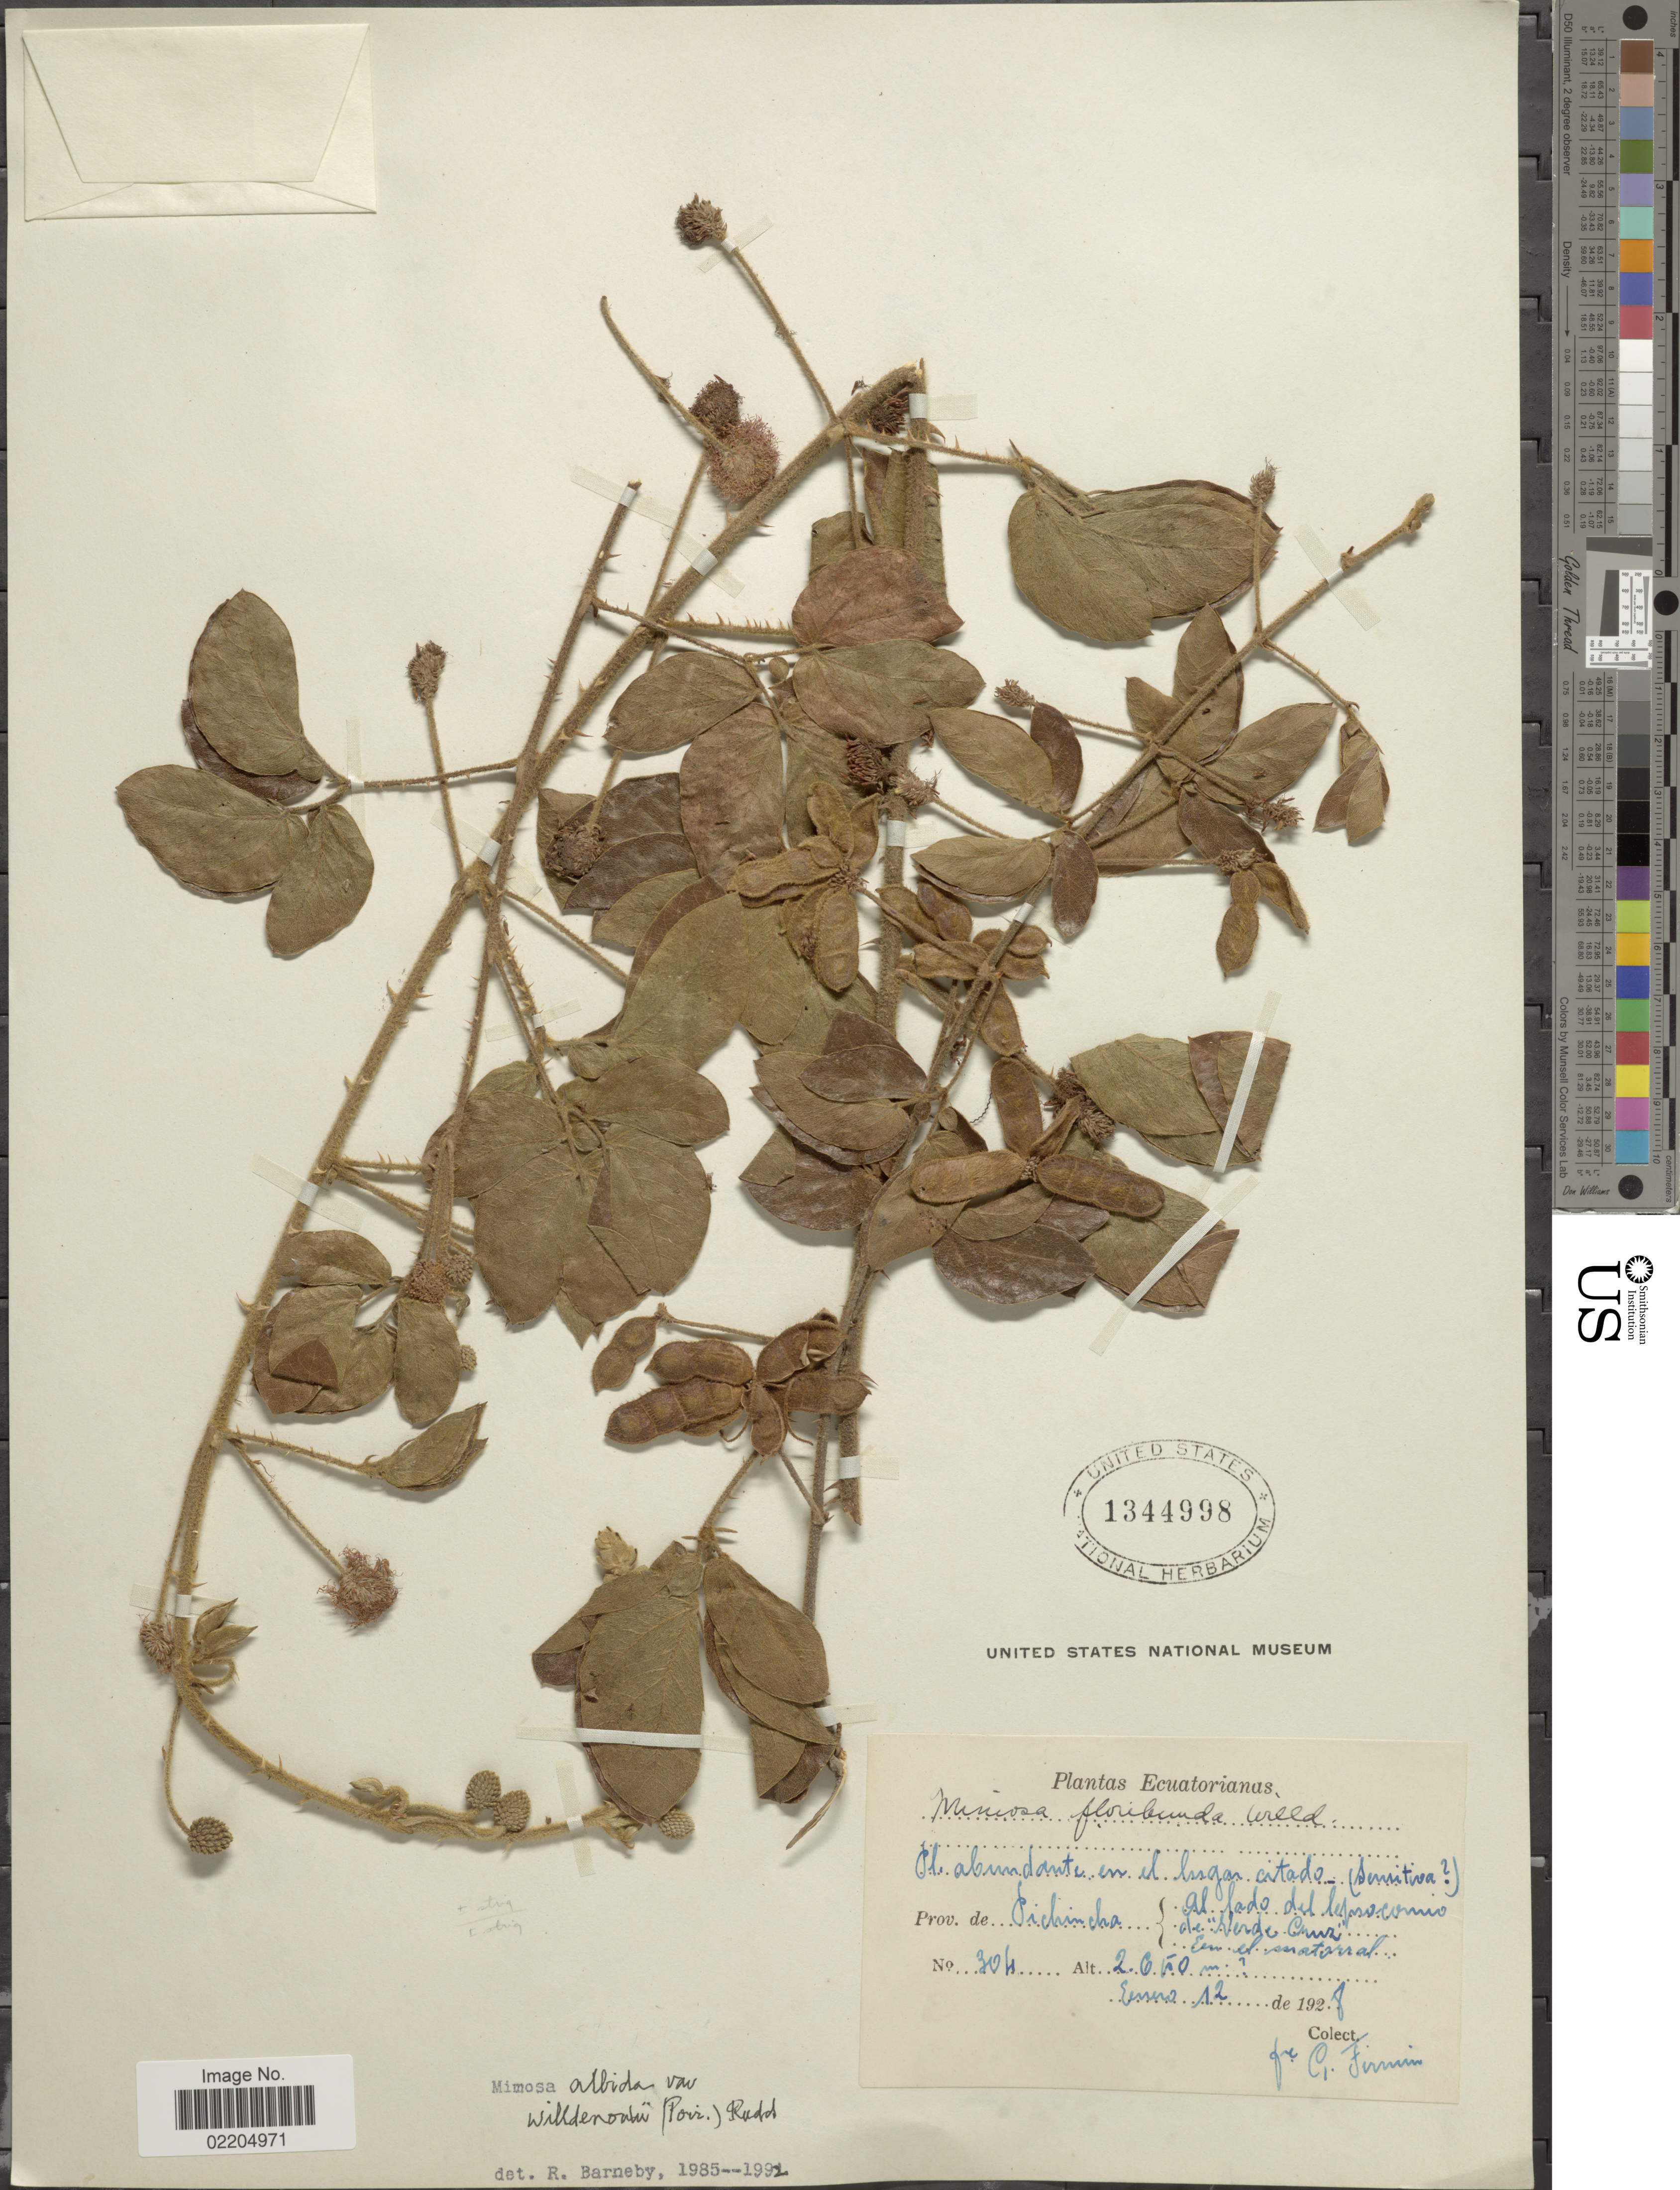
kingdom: Plantae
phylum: Tracheophyta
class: Magnoliopsida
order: Fabales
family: Fabaceae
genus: Mimosa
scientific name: Mimosa albida var. willdenowii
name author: (Poir.) Rudd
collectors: F. Firmin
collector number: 304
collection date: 1928-01-12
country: Ecuador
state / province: Pichincha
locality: Al lado del leprocomio de "Verde Cruz"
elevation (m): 2650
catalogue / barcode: US 1344998